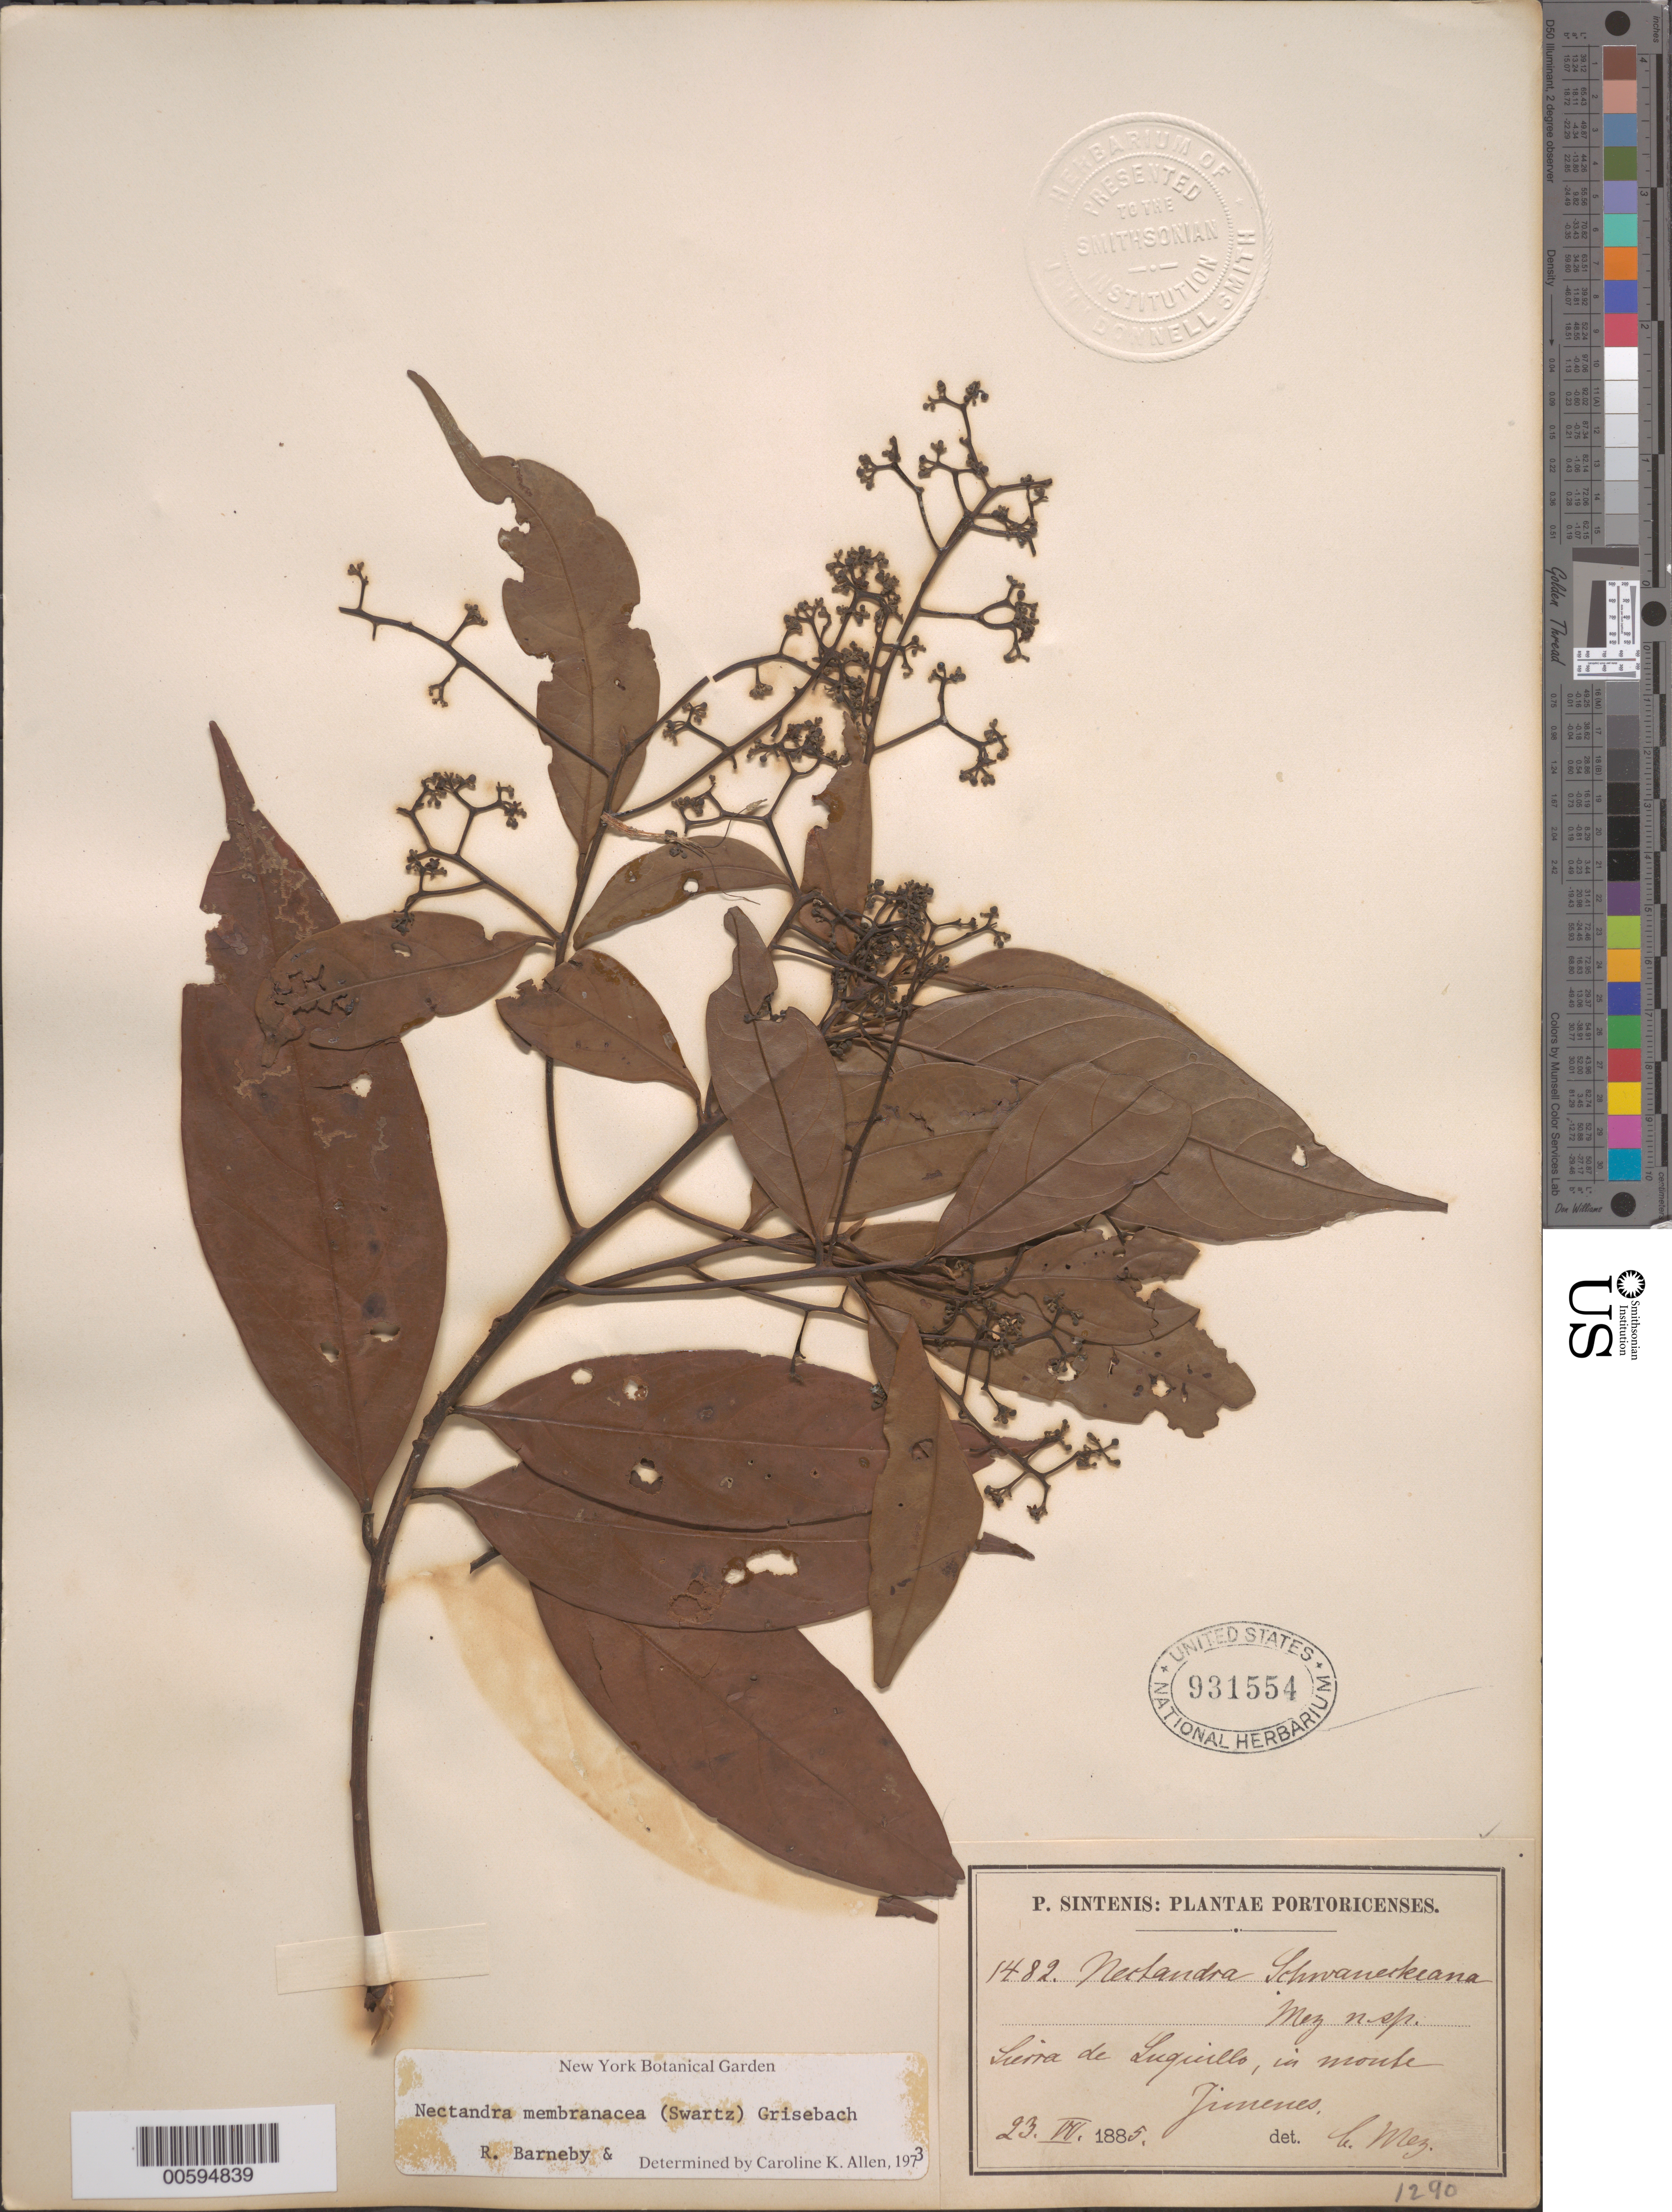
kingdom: Plantae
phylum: Tracheophyta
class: Magnoliopsida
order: Laurales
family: Lauraceae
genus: Nectandra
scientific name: Nectandra membranacea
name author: (Sw.) Griseb.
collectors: P. Sintenis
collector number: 1482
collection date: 1885-07-23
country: Puerto Rico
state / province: Luquillo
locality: Sierra de Luquillo, in monte Jimenes.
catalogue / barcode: US 931554